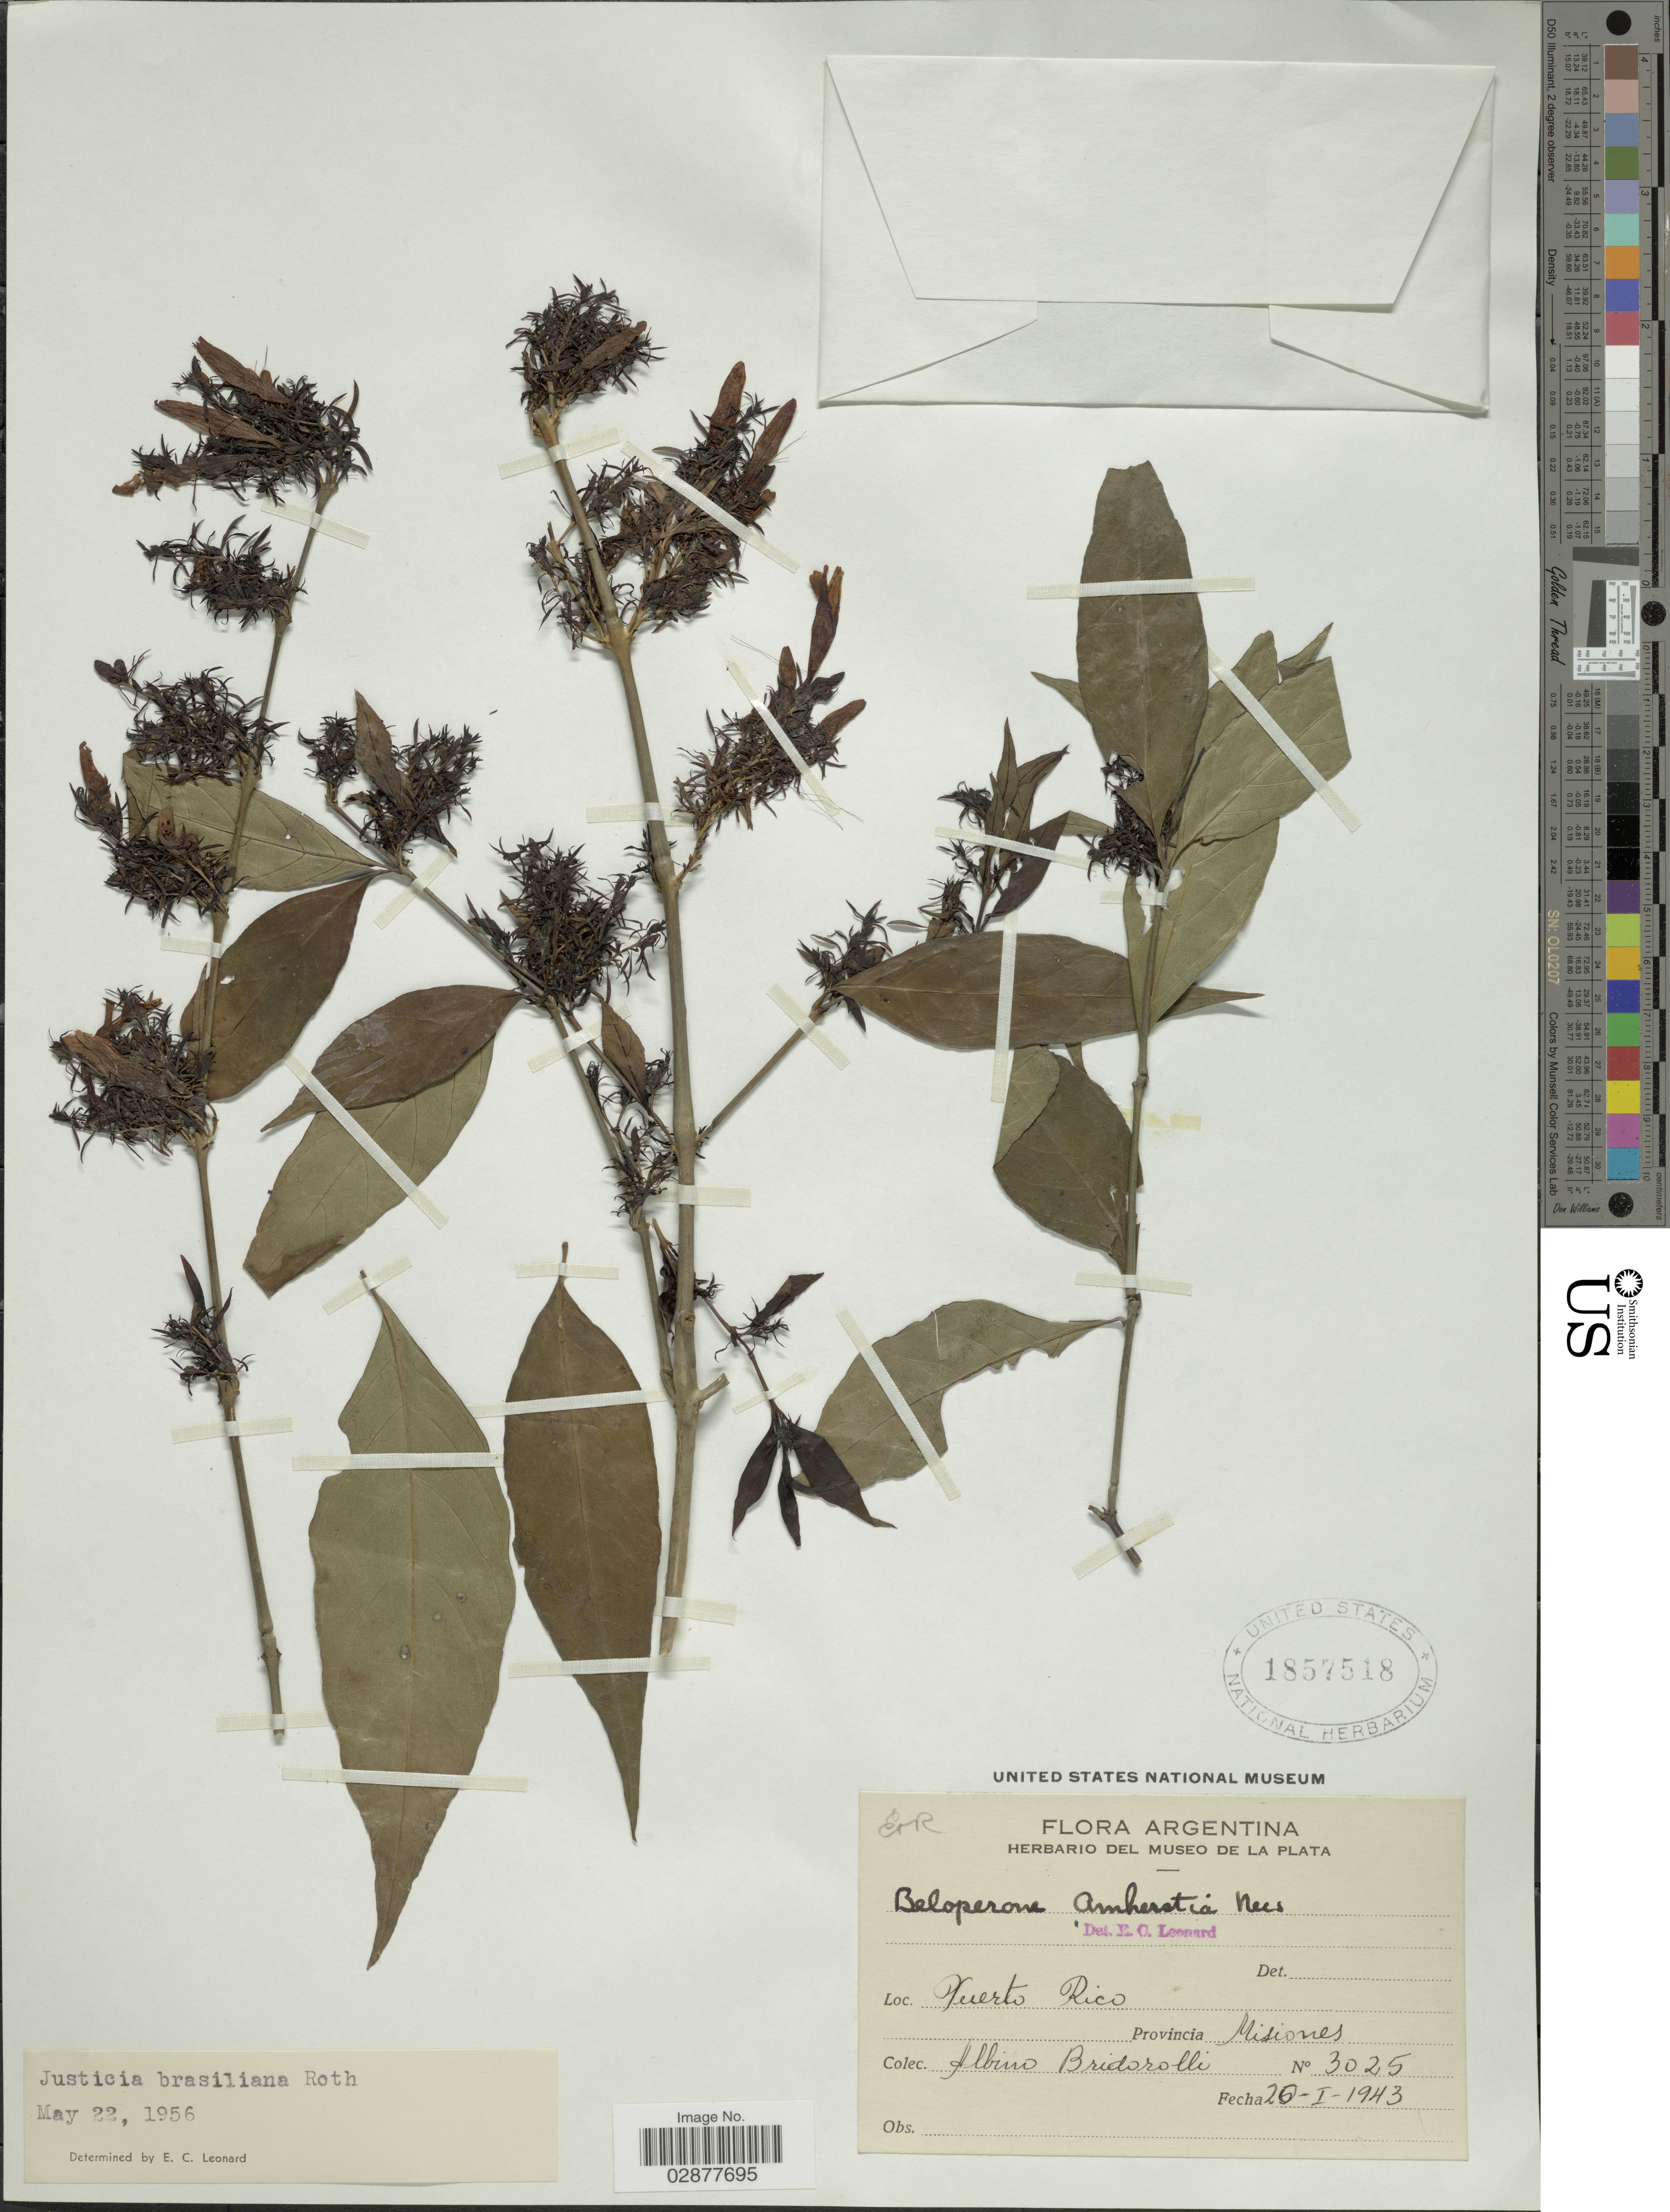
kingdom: Plantae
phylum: Tracheophyta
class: Magnoliopsida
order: Lamiales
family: Acanthaceae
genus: Justicia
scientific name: Justicia brasiliana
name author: Roth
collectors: A. Bridorolli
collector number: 3025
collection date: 1943-01-20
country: Argentina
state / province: Misiones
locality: Puerto Rico.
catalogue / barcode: US 1857518